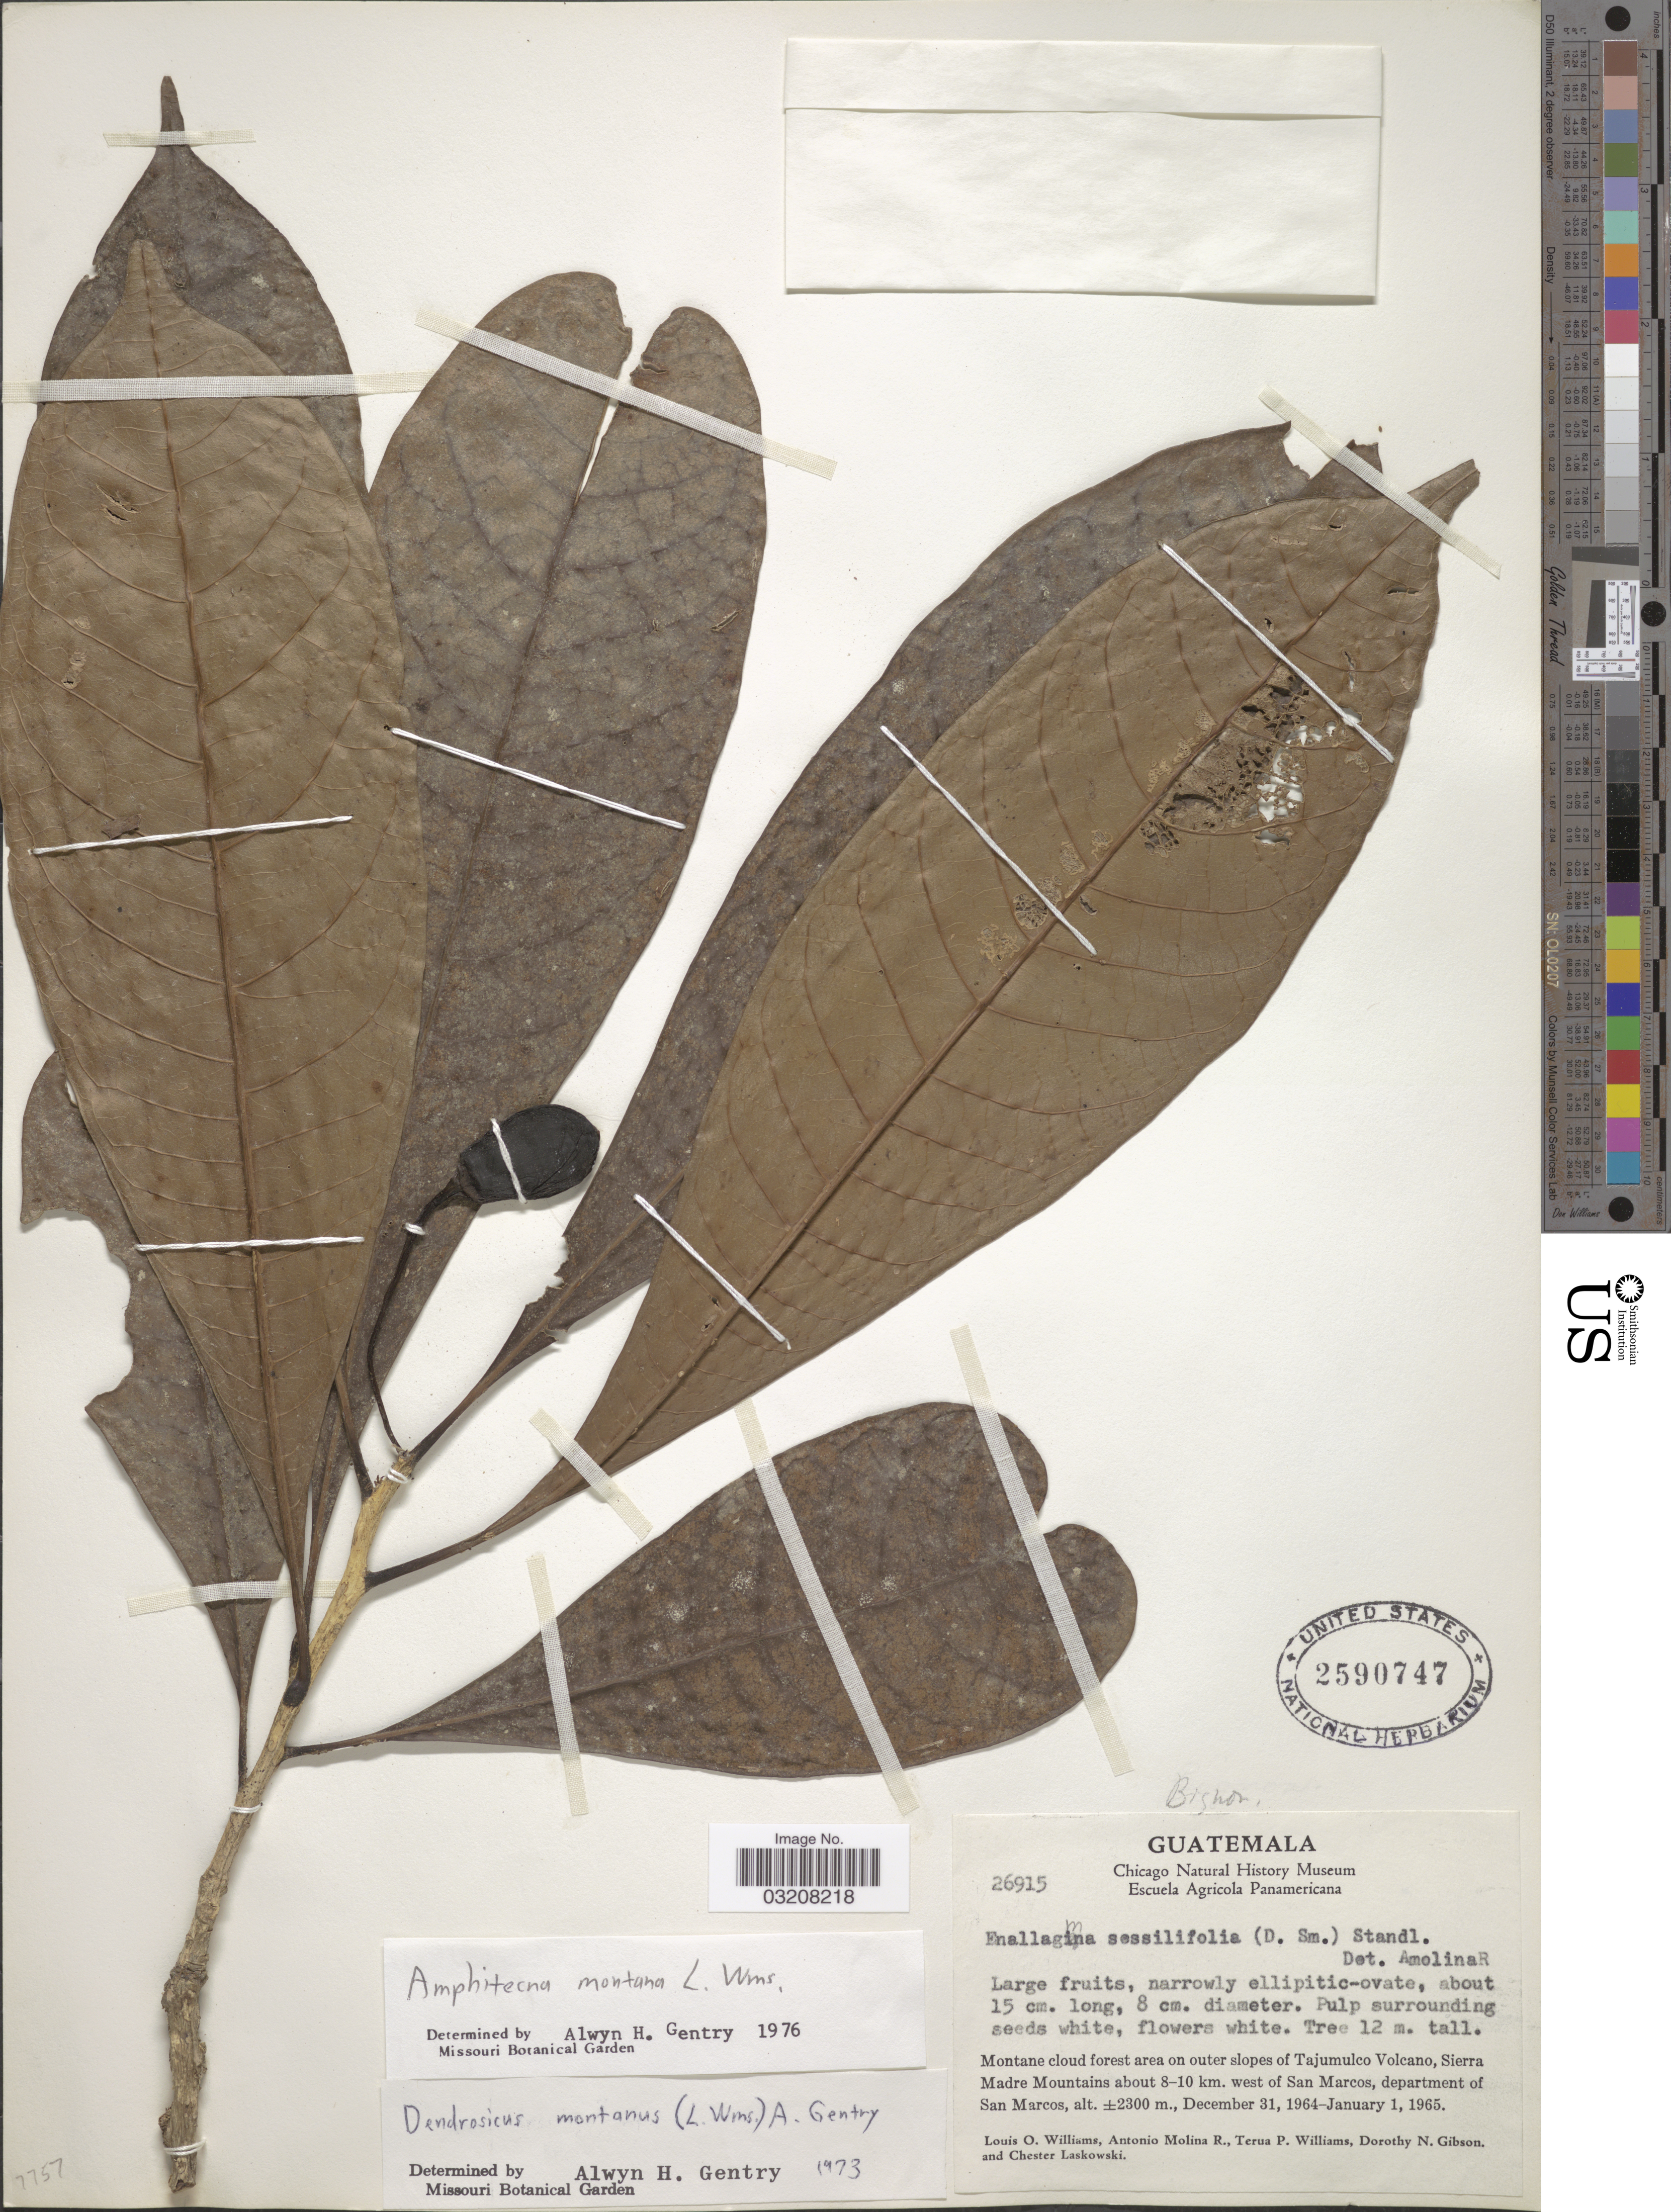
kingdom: Plantae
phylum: Tracheophyta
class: Magnoliopsida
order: Lamiales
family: Bignoniaceae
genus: Amphitecna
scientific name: Amphitecna montana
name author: L.O. Williams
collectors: L. O. Williams, A. Molina R., T. P. Williams, D. N. Gibson & C. Laskowski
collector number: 26915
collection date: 1964-12-31/1965-01-01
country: Guatemala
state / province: San Marcos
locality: Montane cloud forest area on outer slopes of Tajumulco Volcano, Sierra Madre Mountains about 8-10 km. west of San Marcos, department of San Marcos.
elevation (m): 2300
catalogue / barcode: US 2590747